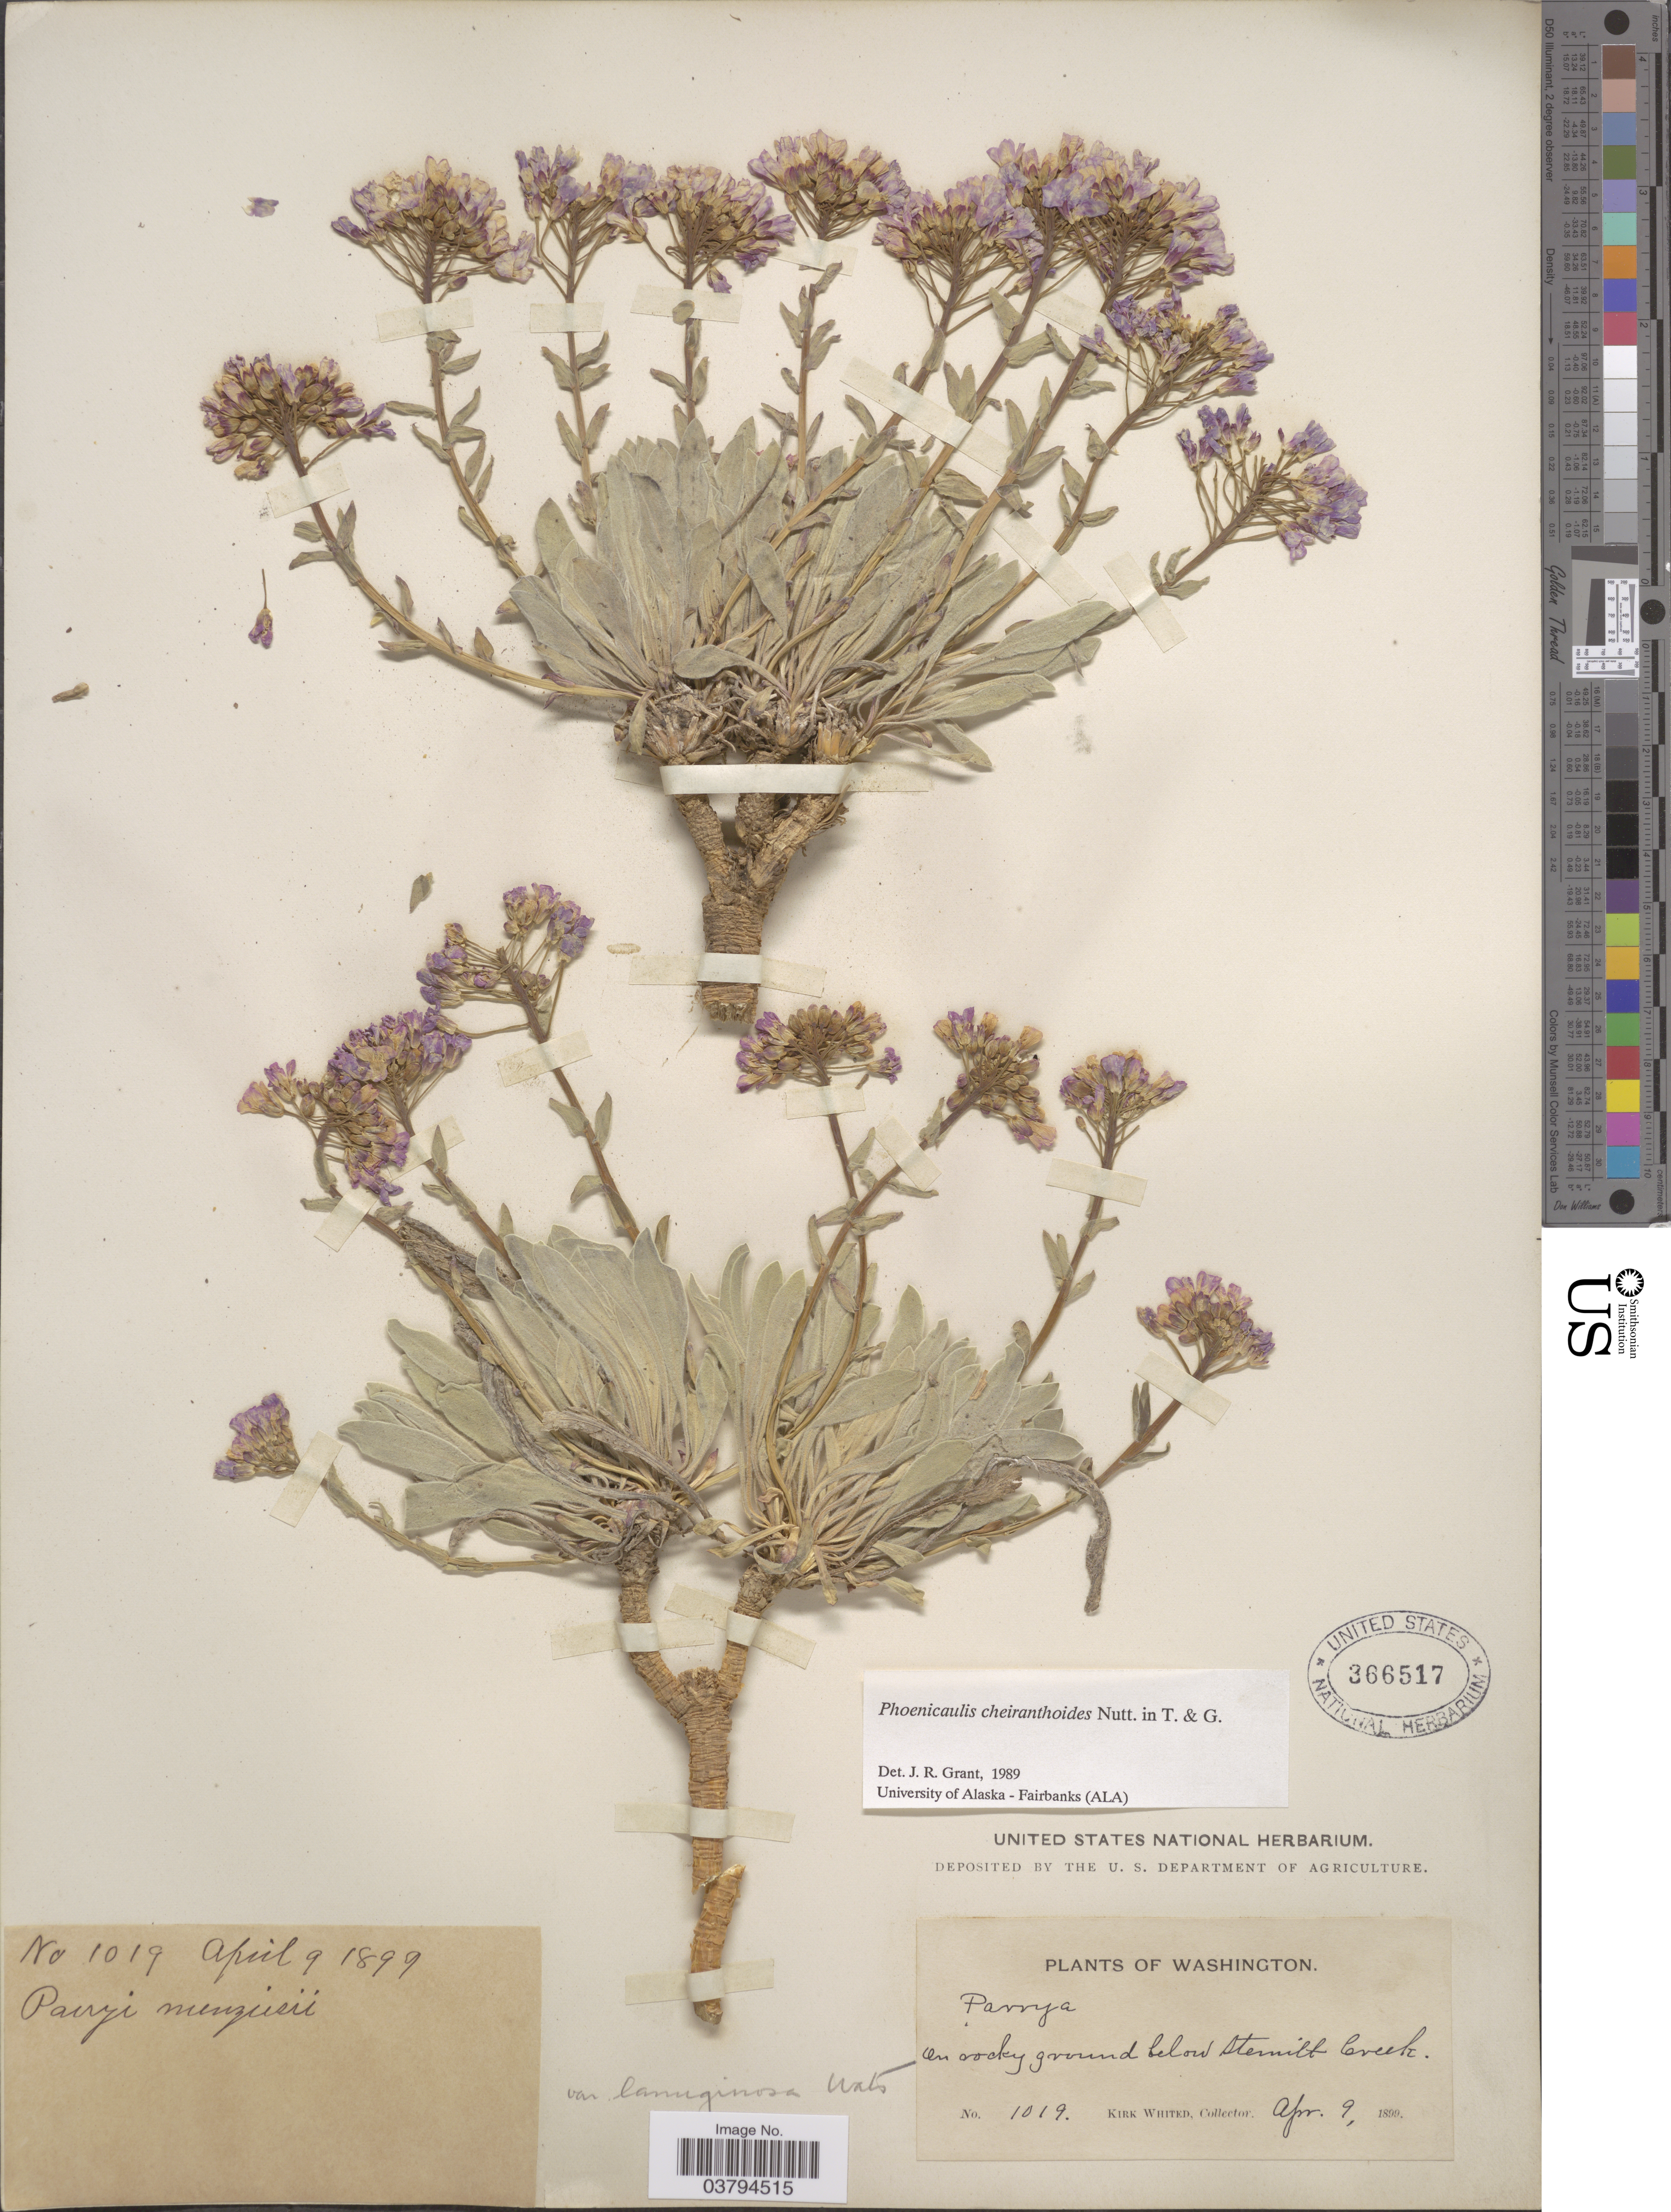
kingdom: Plantae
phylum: Tracheophyta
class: Magnoliopsida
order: Brassicales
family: Brassicaceae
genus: Phoenicaulis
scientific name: Phoenicaulis cheiranthoides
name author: Nutt.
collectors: K. Whited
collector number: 1019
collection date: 1899-04-09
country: United States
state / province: Washington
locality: On rocky ground below Stemilt Creek.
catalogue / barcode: US 366517